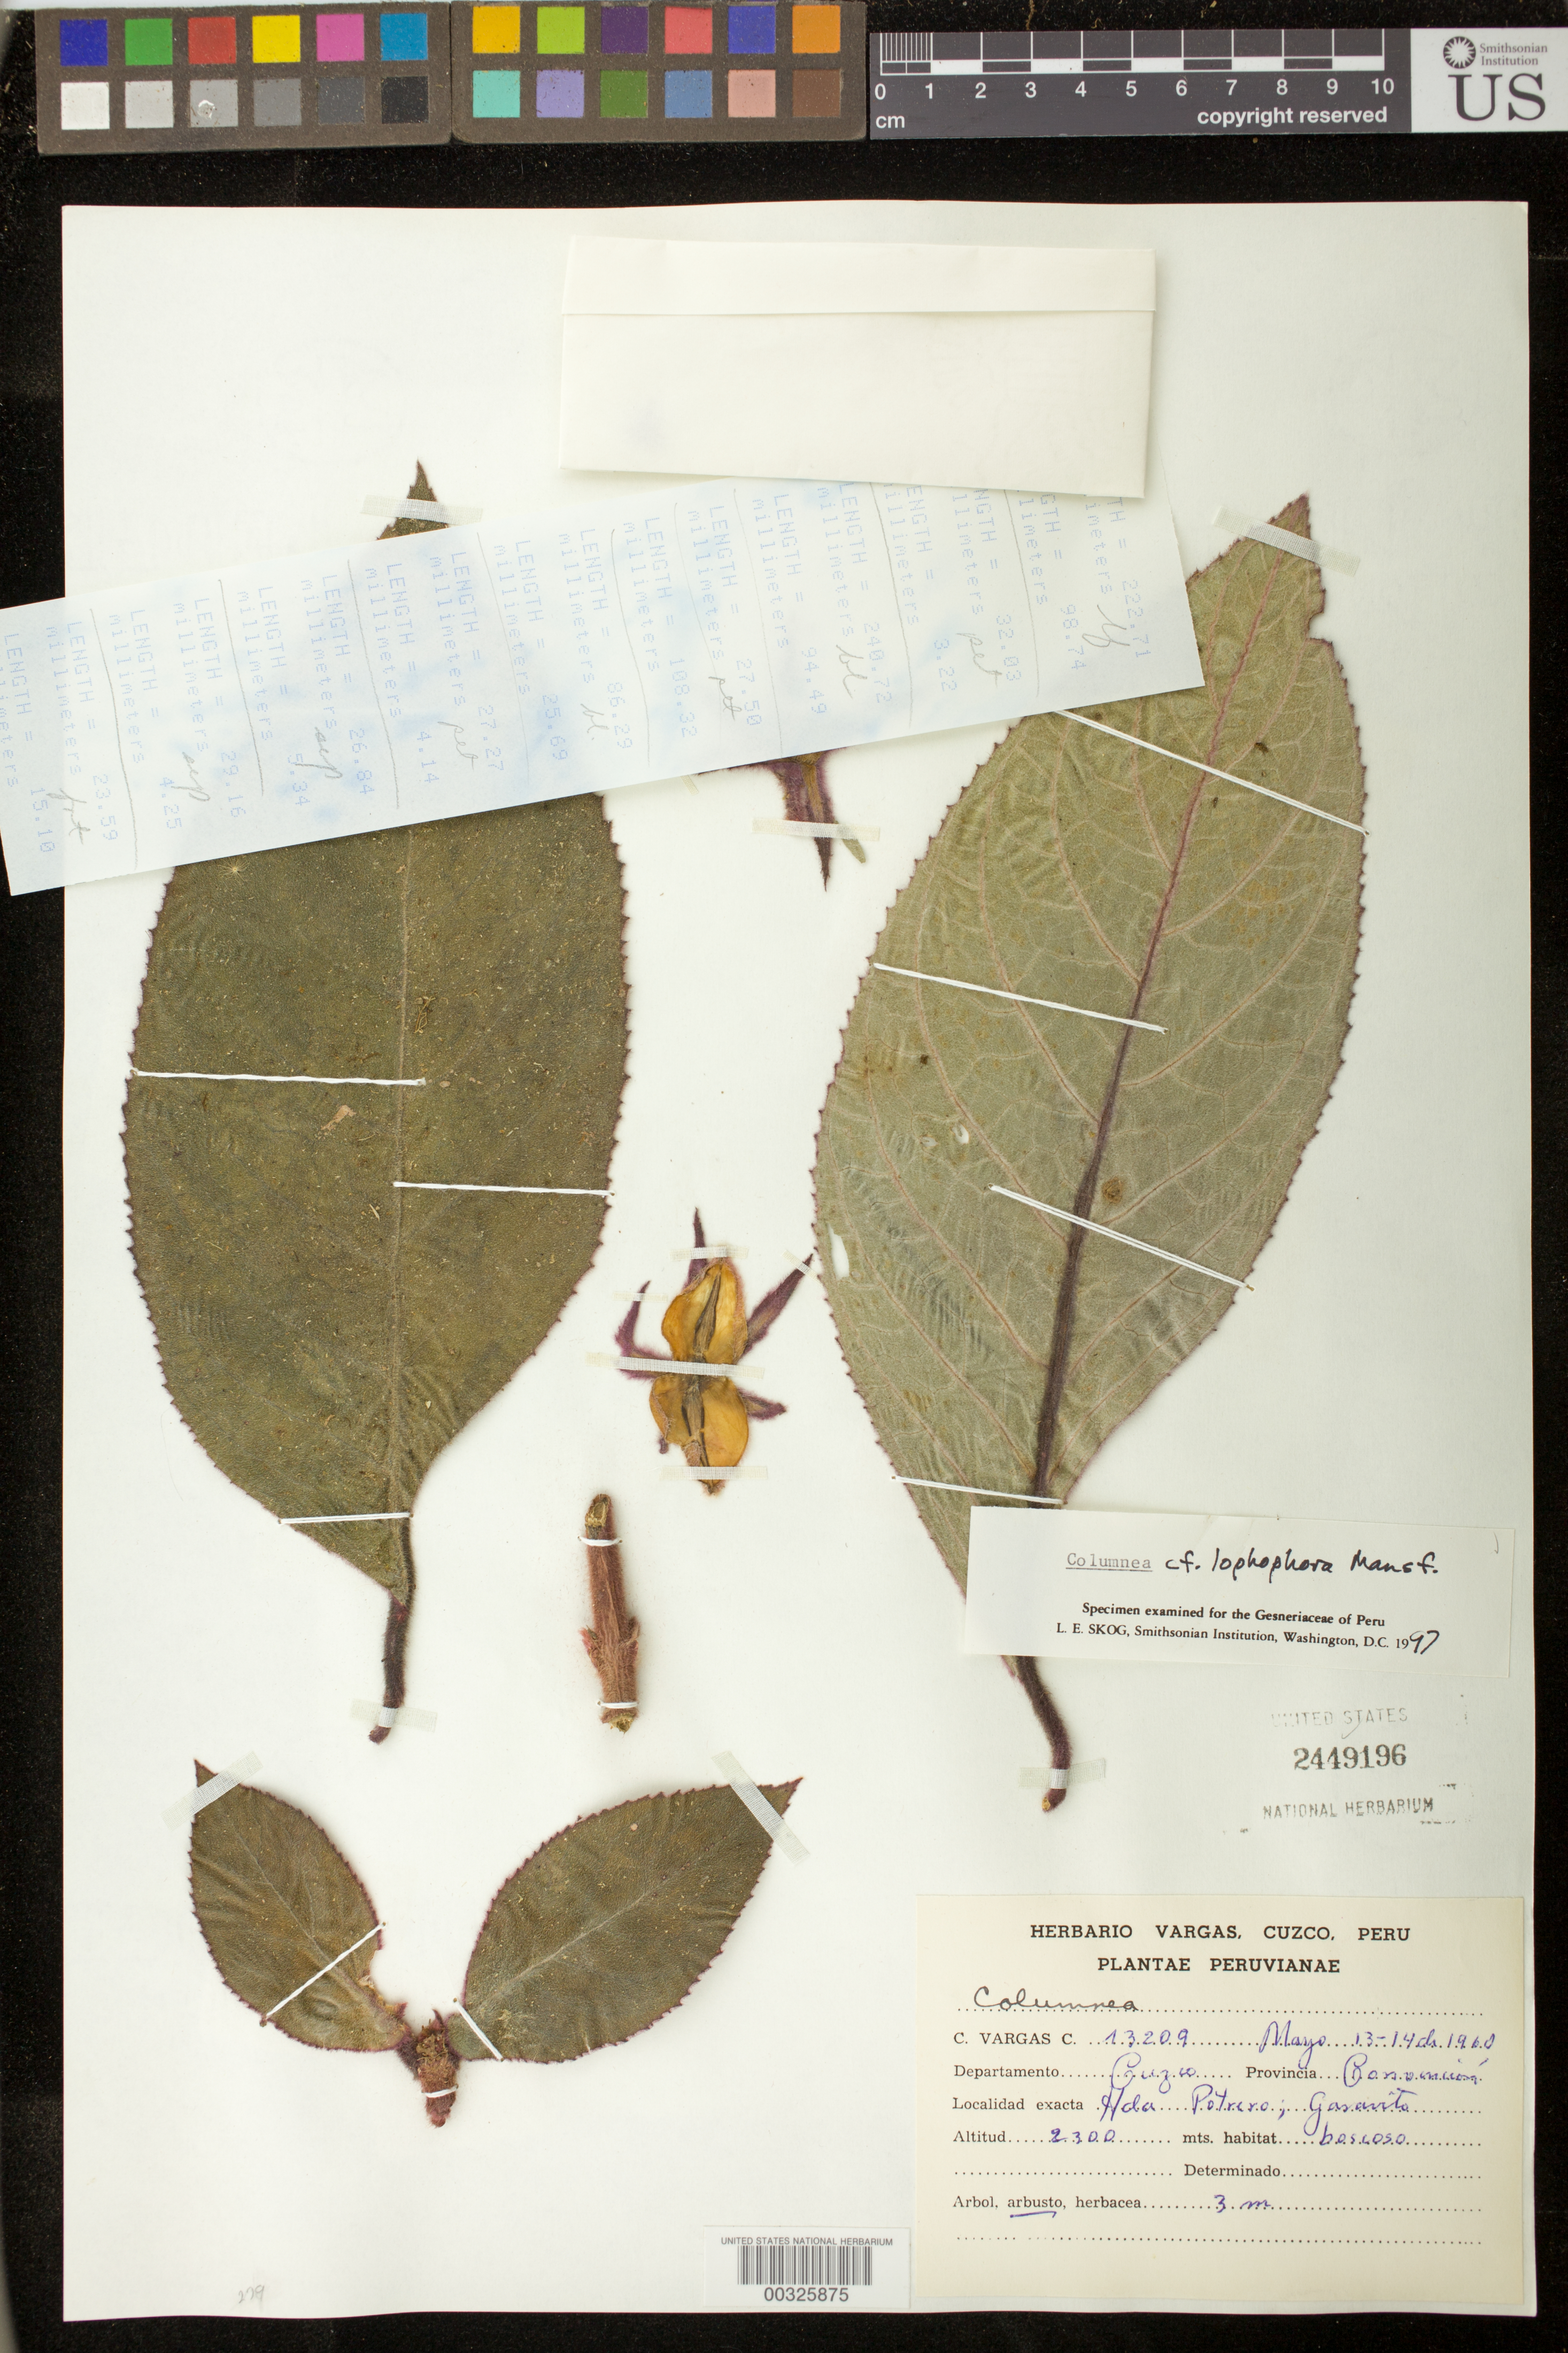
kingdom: Plantae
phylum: Tracheophyta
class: Magnoliopsida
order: Lamiales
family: Gesneriaceae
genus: Columnea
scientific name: Columnea lophophora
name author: Mansf.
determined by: Skog, Laurence E.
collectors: C. Vargas C.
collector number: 13209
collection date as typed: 13-14 May 1960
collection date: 1960-05-13/1960-05-14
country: Peru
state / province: Cusco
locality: Prov. Convención; Hda. Potrero, Garavito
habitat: Boscoso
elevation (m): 2300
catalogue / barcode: US 2449196